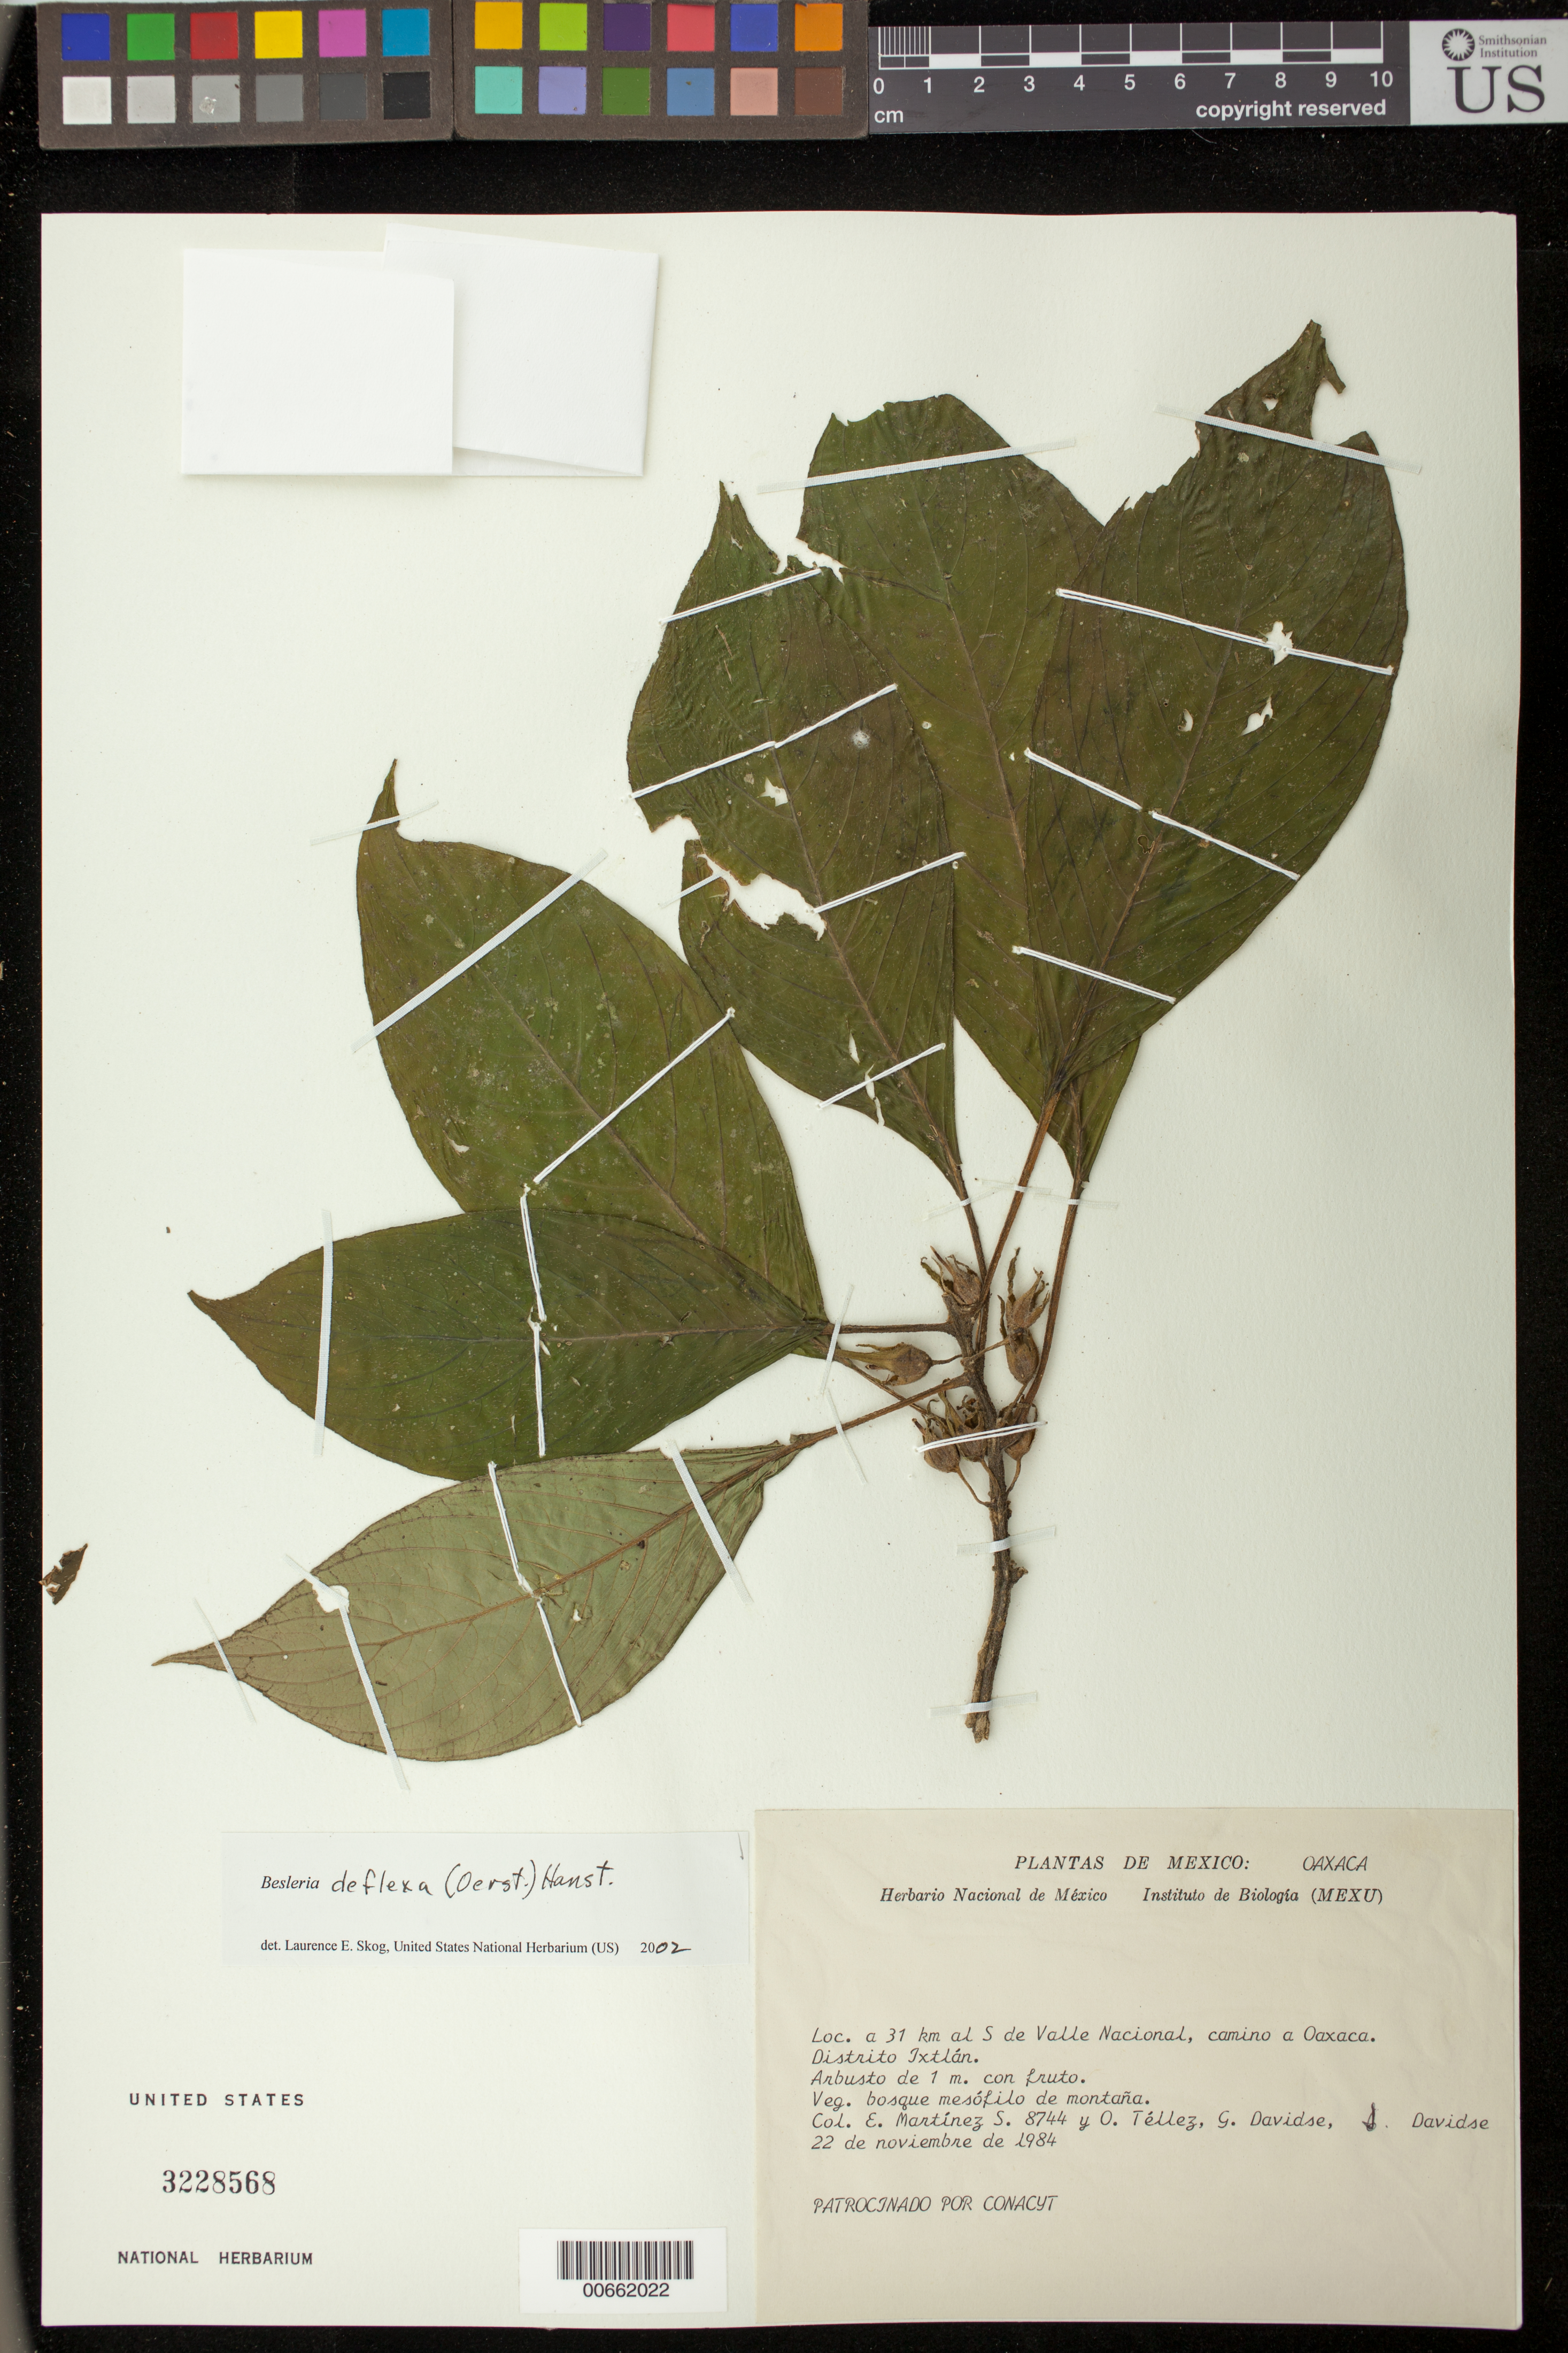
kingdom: Plantae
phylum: Tracheophyta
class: Magnoliopsida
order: Lamiales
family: Gesneriaceae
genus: Besleria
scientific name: Besleria deflexa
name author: (Oerst.) Hanst.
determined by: Skog, Laurence E.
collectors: E. M. Martínez S., O. Téllez V., G. Davidse & J. Davidse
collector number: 8744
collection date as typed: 22 Nov 1984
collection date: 1984-11-22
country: Mexico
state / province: Oaxaca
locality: A 31 km al S de Valle Nacional, camino a Oaxaca, Distrito Ixtlán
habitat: Bosque mesófilo de montaña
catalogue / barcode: US 3228568